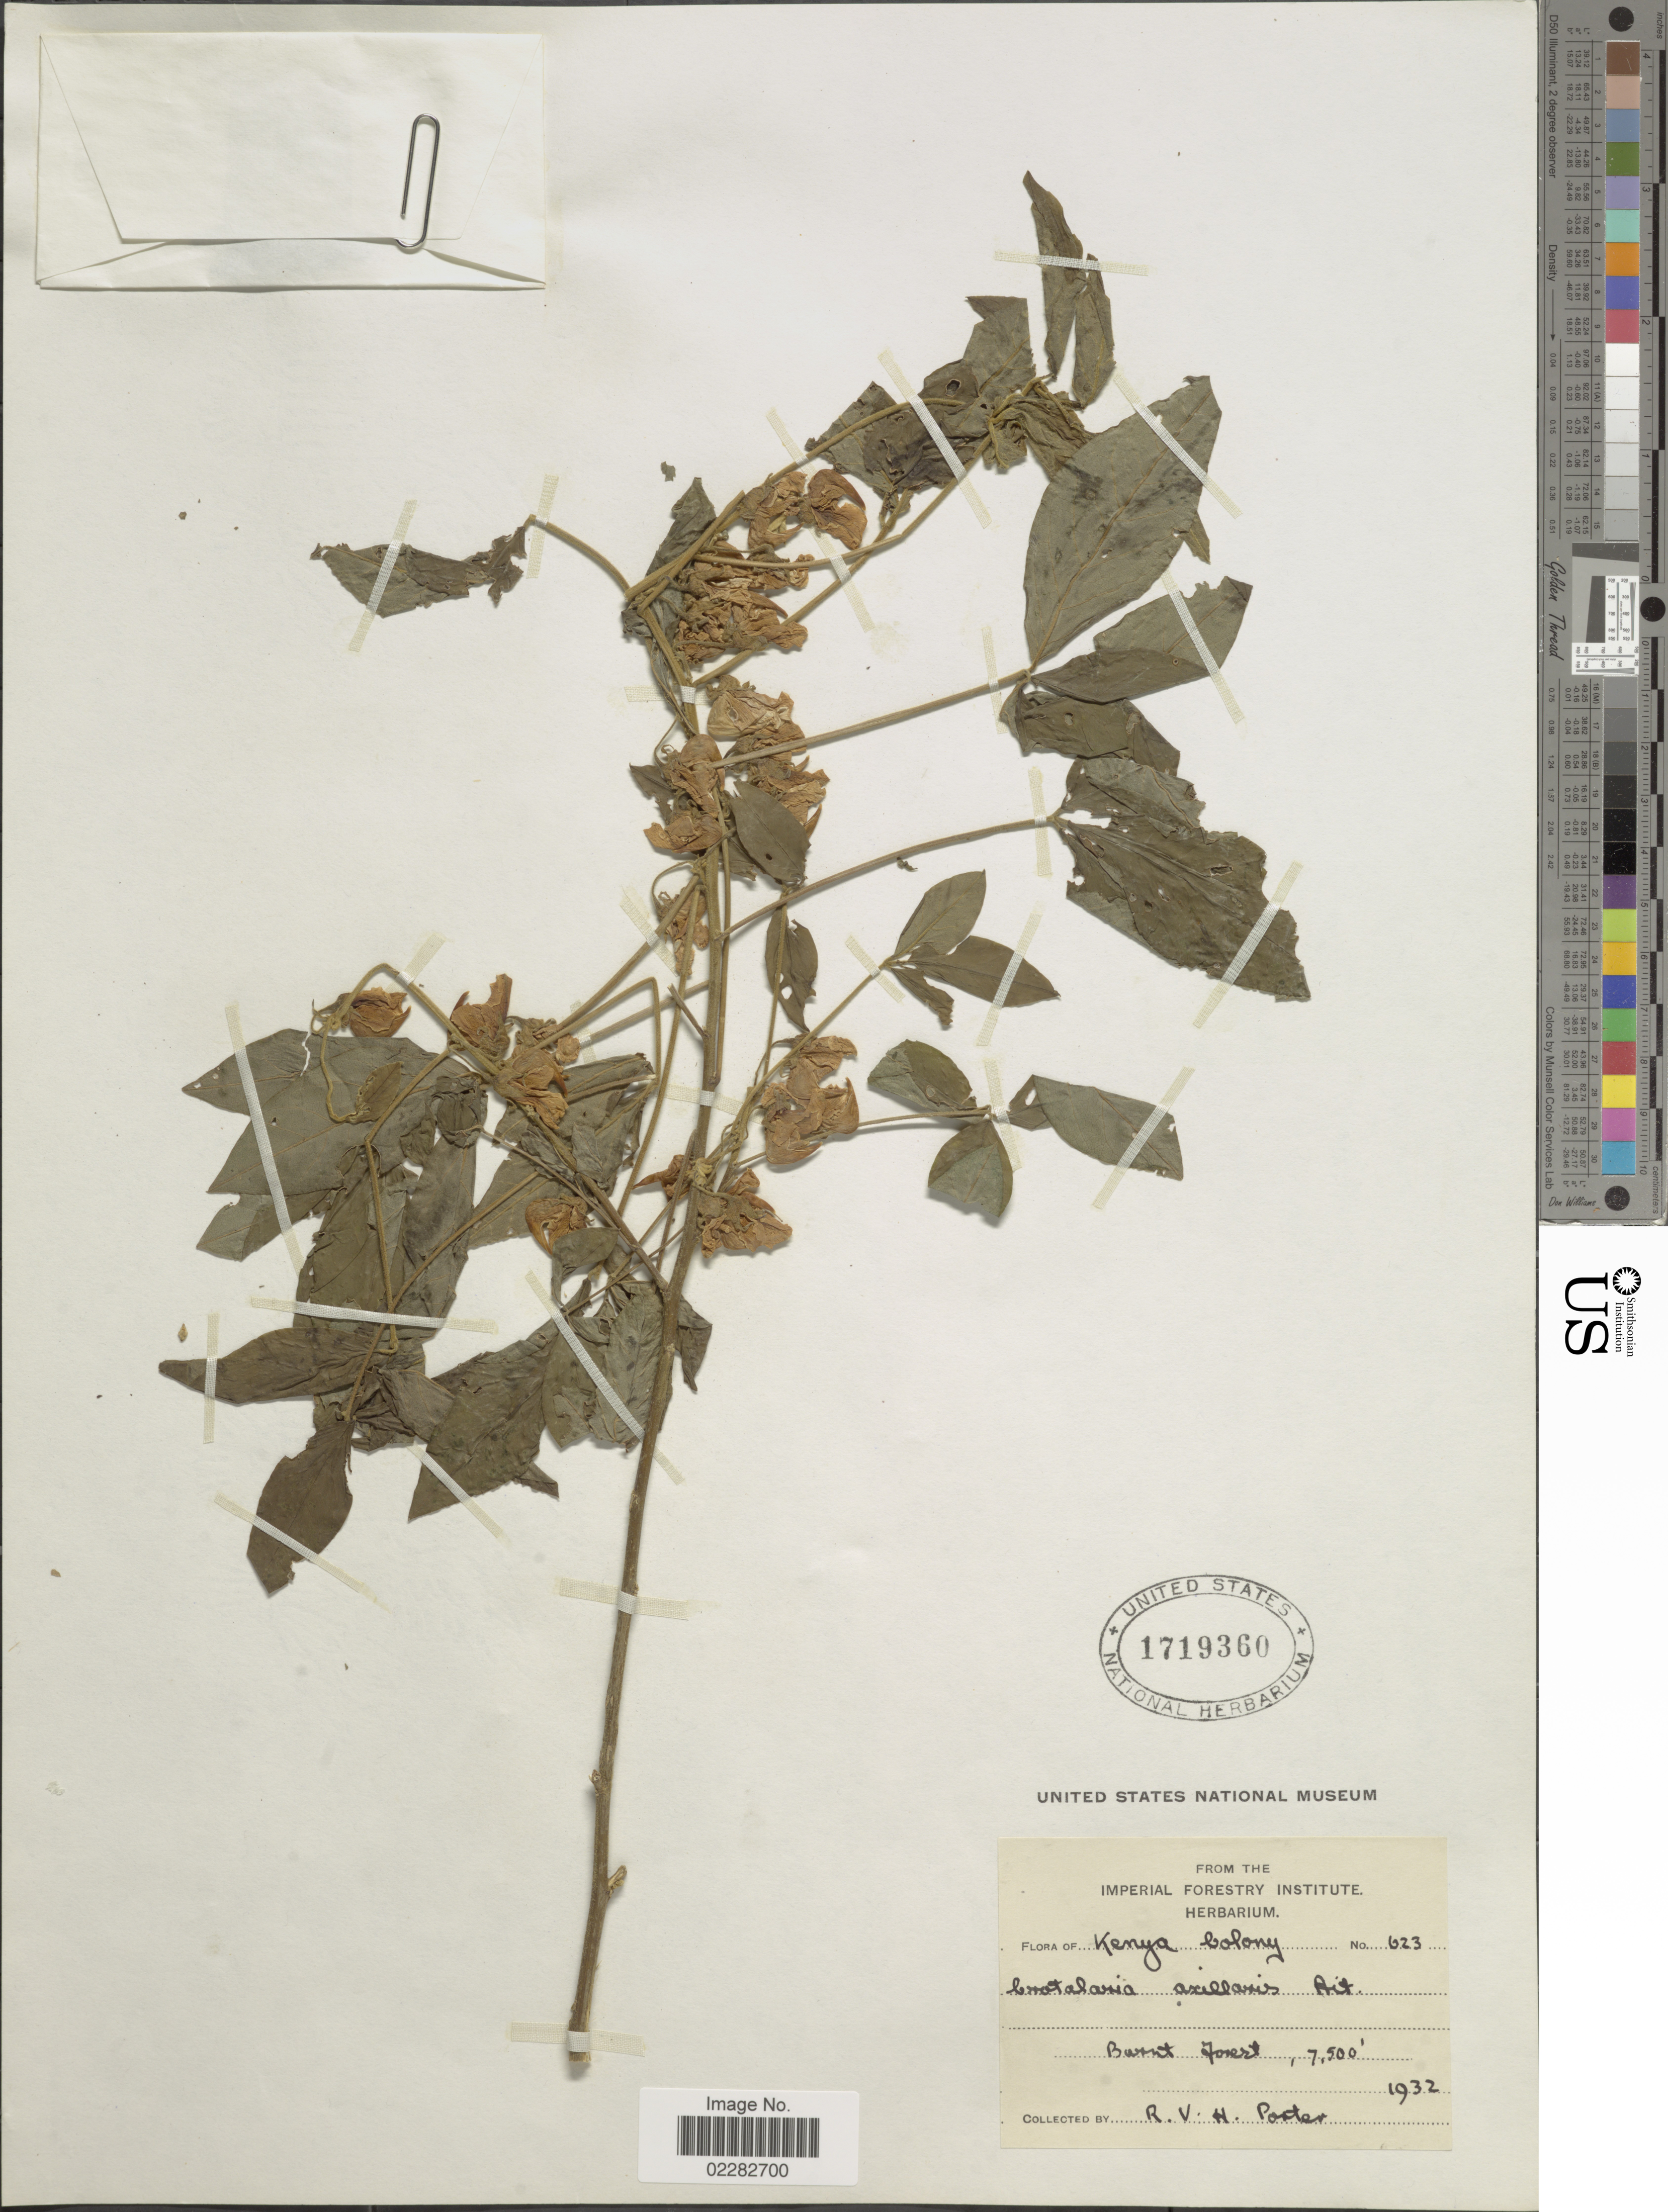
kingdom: Plantae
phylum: Tracheophyta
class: Magnoliopsida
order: Fabales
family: Fabaceae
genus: Crotalaria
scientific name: Crotalaria axillaris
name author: Aiton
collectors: R. V. H. Porter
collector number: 623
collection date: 1932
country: Kenya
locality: Kenya Colony, Burnt forest.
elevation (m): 2286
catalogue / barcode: US 1719360